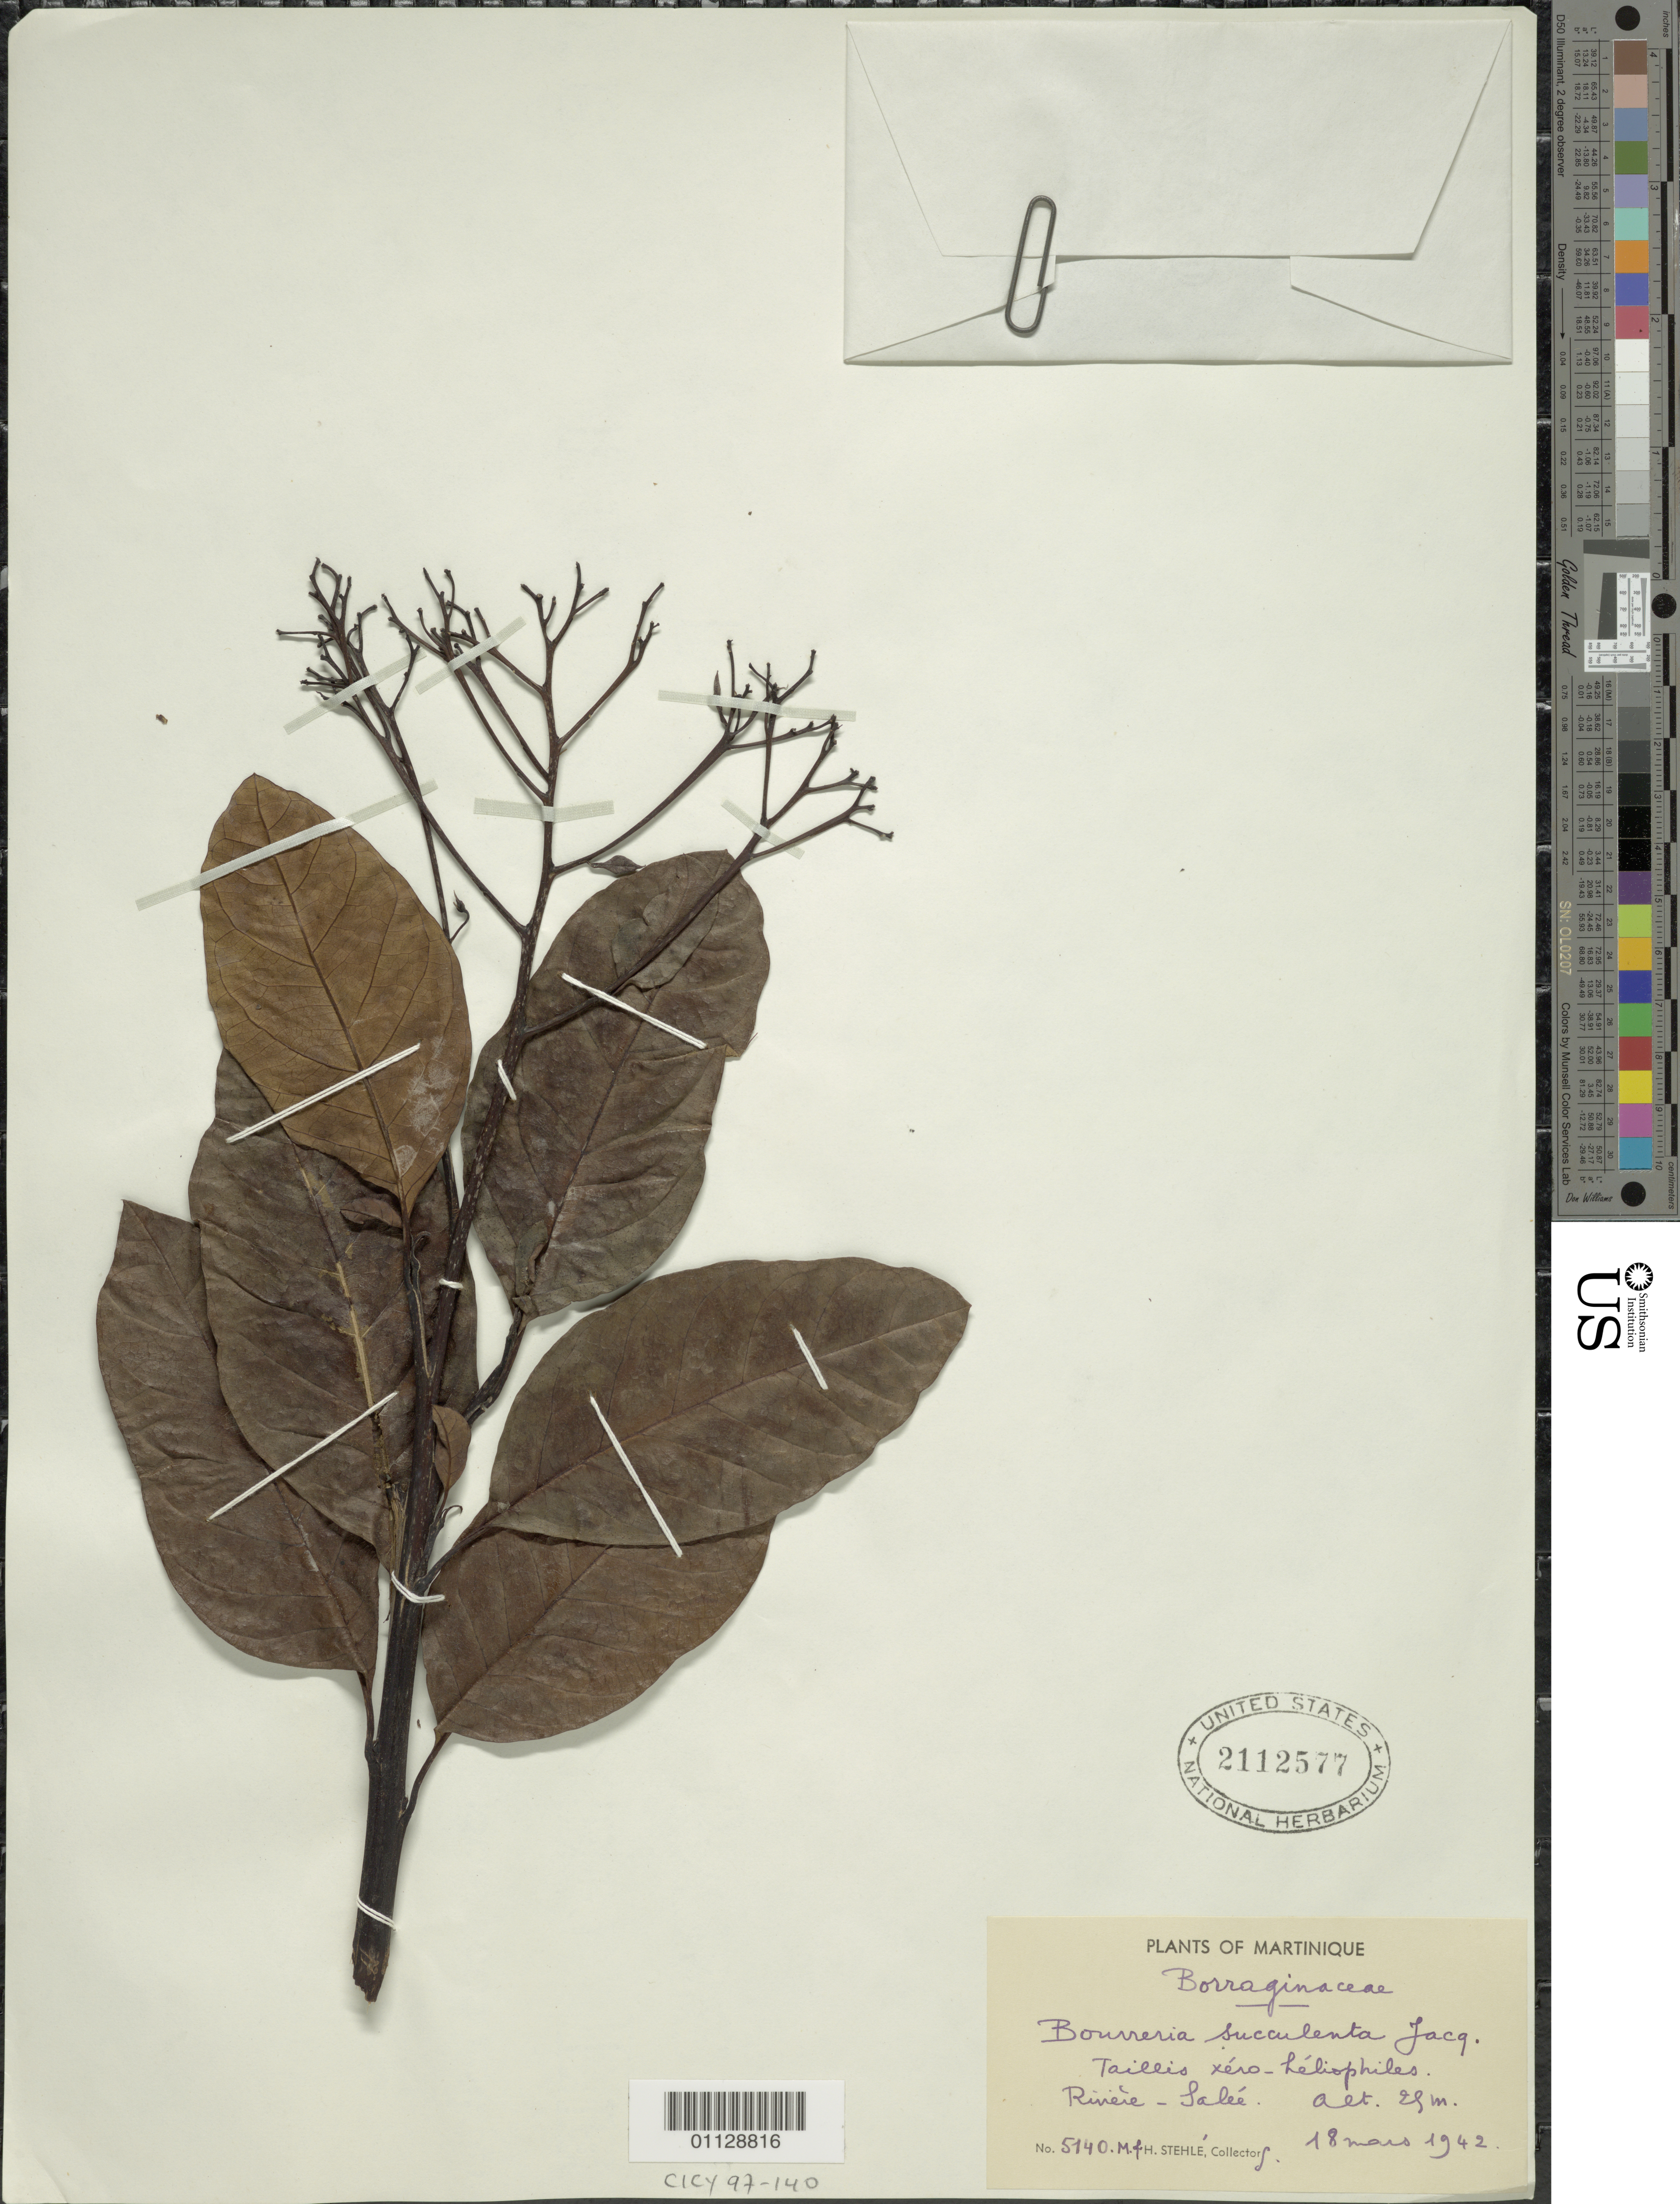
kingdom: Plantae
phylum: Tracheophyta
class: Magnoliopsida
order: Boraginales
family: Ehretiaceae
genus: Bourreria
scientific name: Bourreria succulenta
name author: Jacq.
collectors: H. Stehlé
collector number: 5140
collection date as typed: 18 Mar 1942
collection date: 1942-03-18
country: Martinique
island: Martinique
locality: Taillis xero-heliophiles, Riviere- Salee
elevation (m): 29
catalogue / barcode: US 2112577